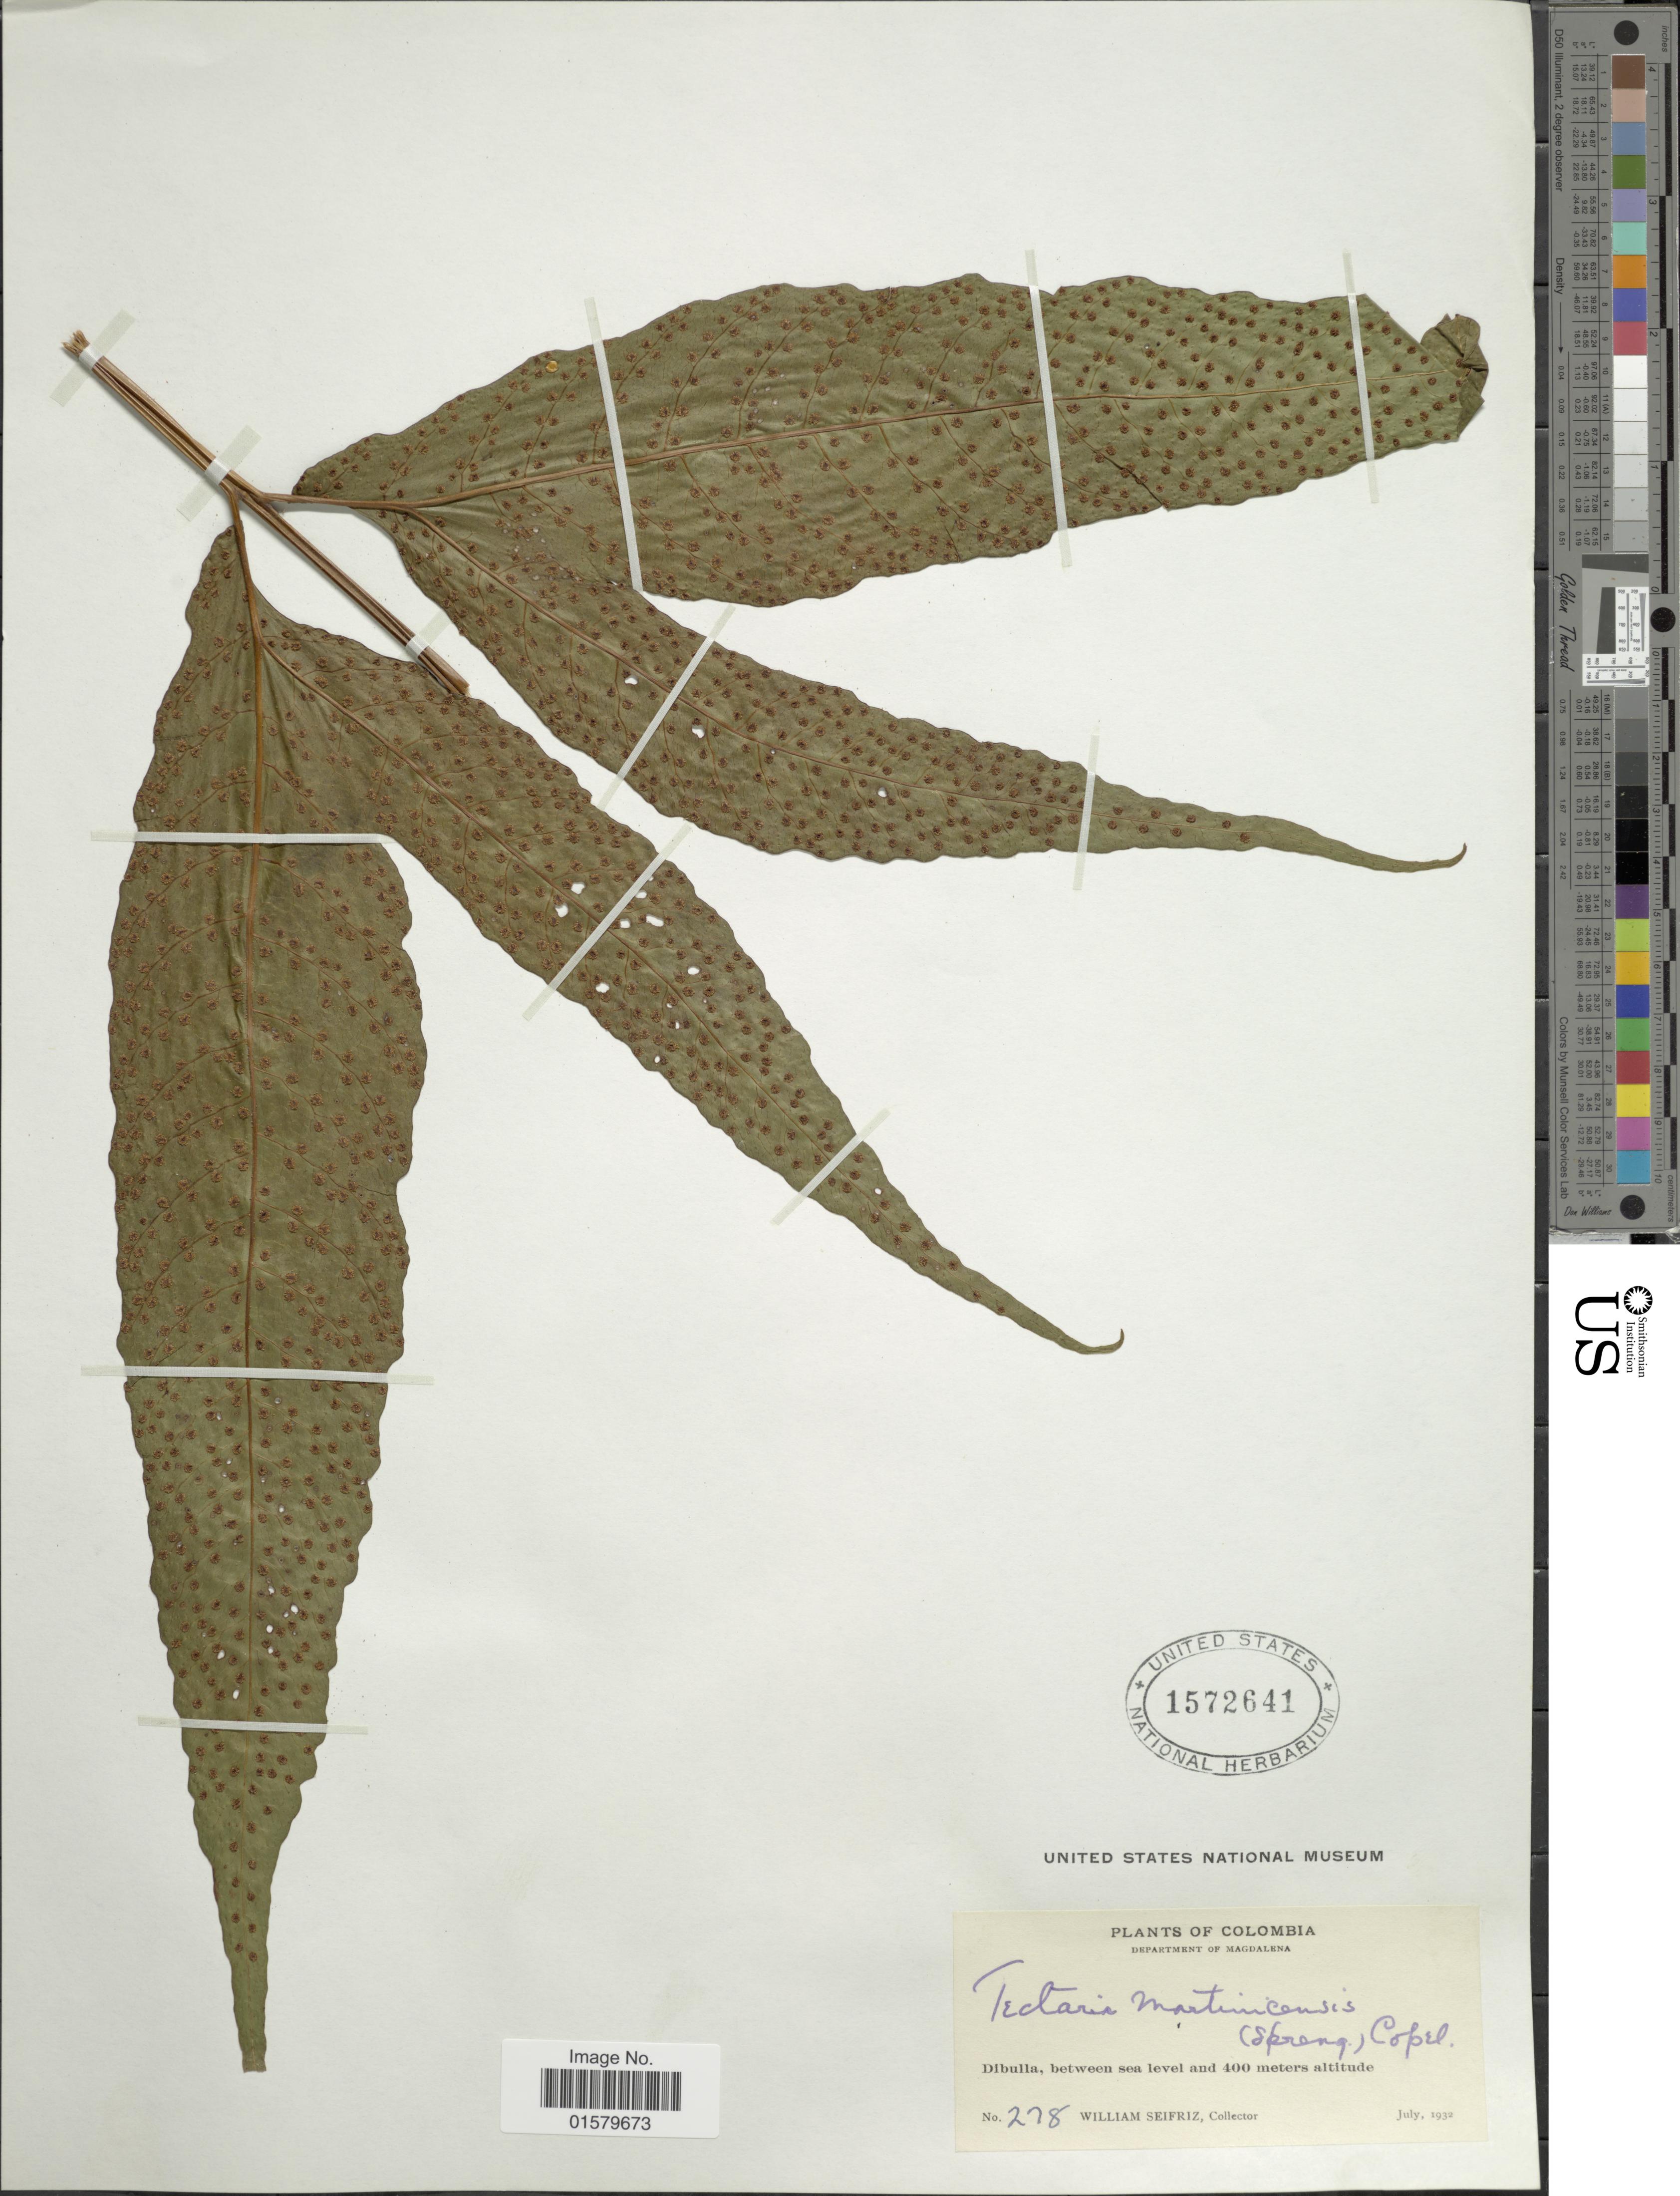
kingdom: Plantae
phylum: Tracheophyta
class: Polypodiopsida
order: Polypodiales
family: Tectariaceae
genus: Tectaria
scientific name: Tectaria incisa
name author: Cav.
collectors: W. Seifriz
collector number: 278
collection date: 1932-07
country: Colombia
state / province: Magdalena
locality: Dibulla, between sea level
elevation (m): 400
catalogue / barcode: US 1572641